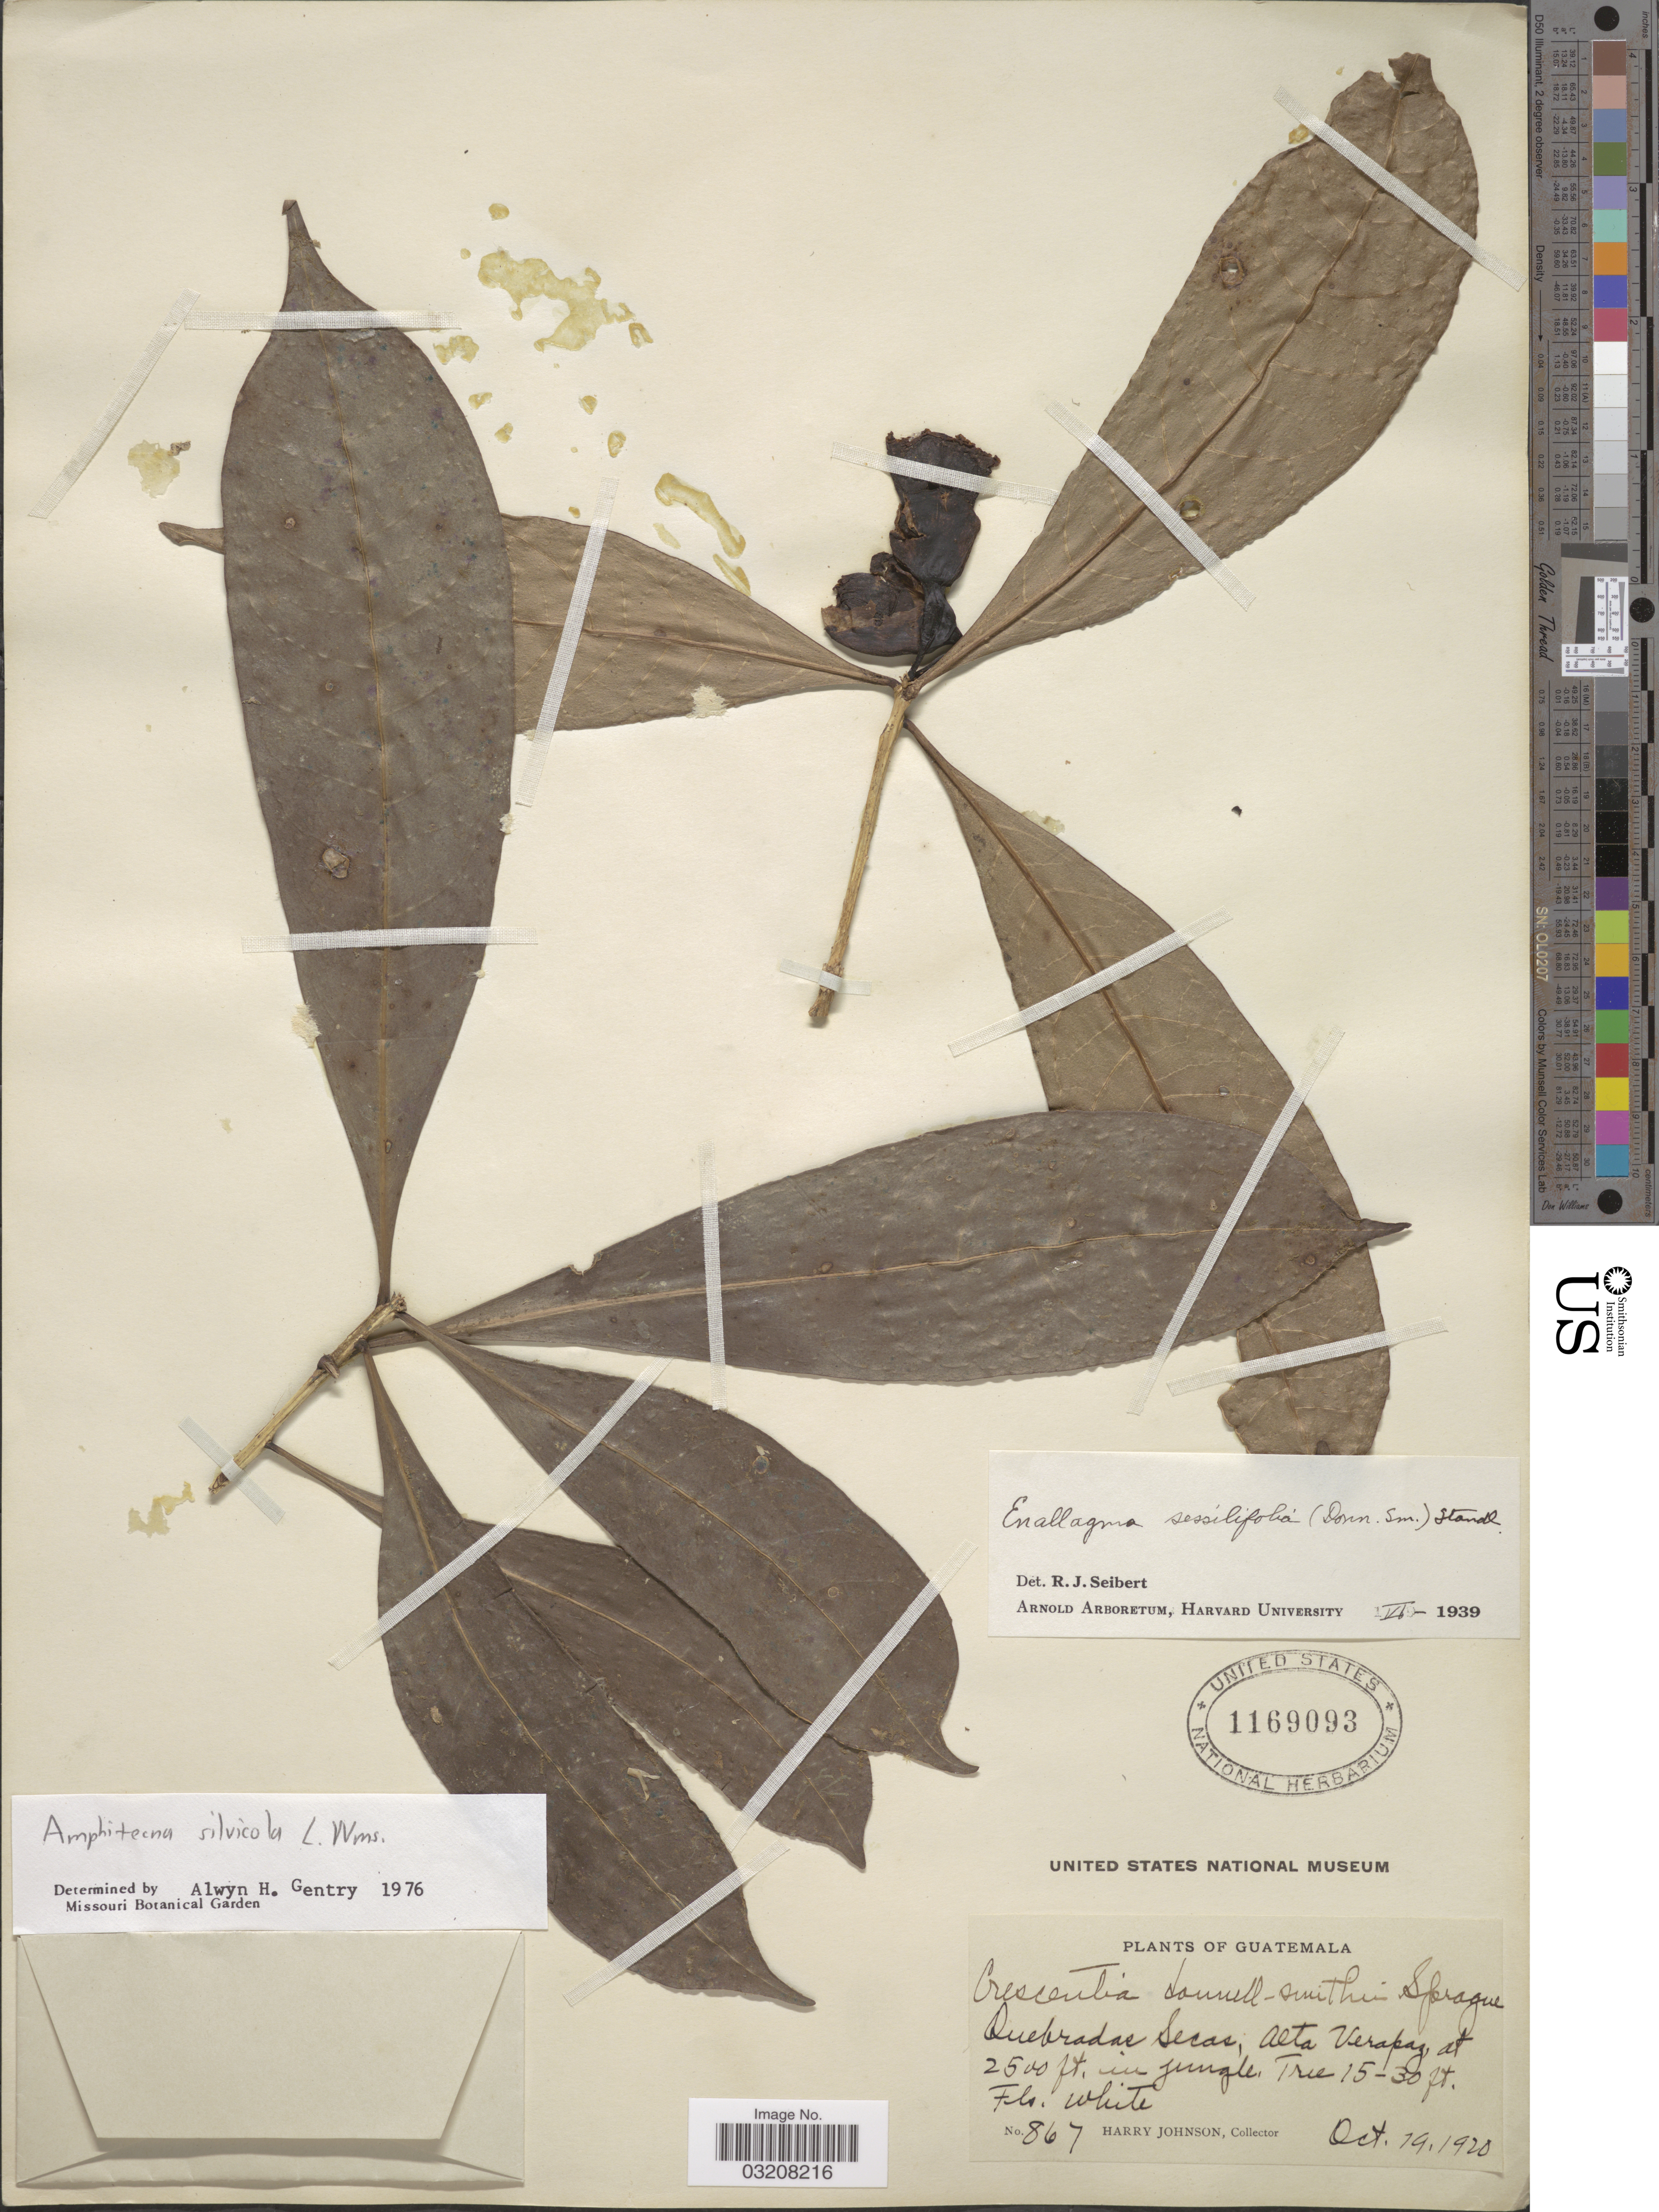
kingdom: Plantae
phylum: Tracheophyta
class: Magnoliopsida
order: Lamiales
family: Bignoniaceae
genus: Amphitecna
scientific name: Amphitecna silvicola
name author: L.O. Williams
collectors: H. Johnson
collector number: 867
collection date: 1920-10-19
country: Guatemala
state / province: Alta Verapaz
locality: Quebrada Secas.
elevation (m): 762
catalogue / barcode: US 1169093